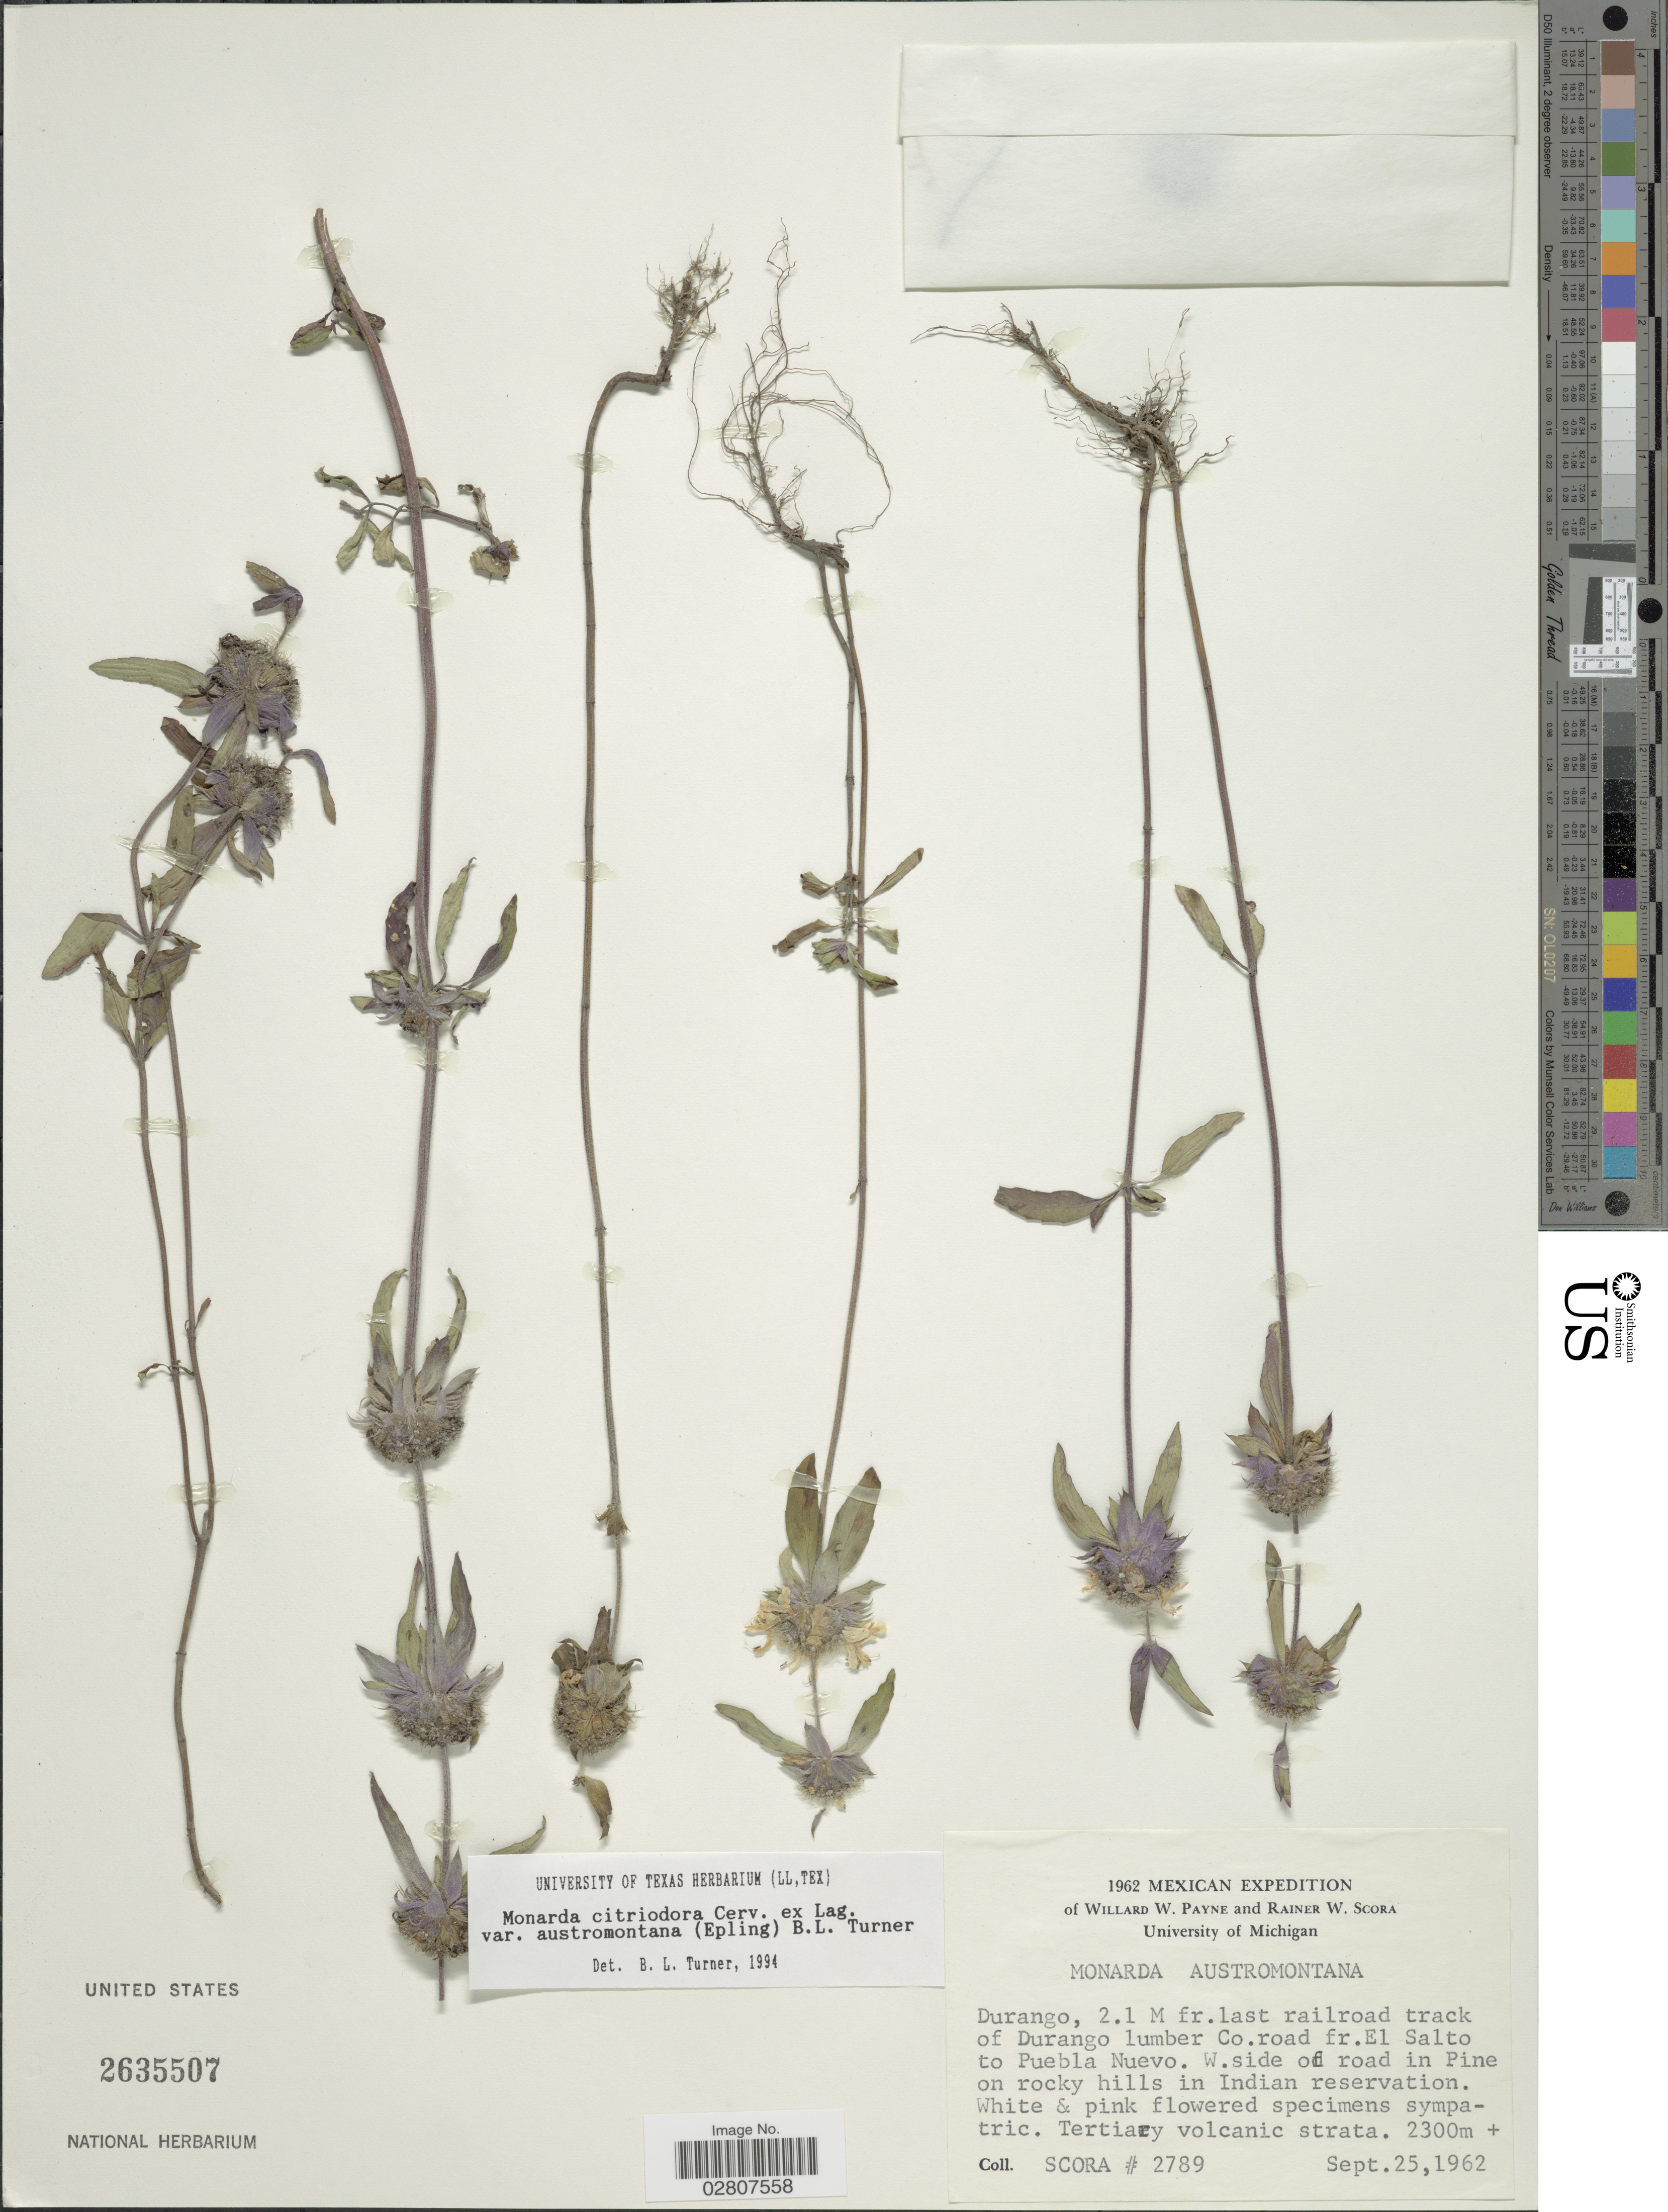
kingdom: Plantae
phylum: Tracheophyta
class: Magnoliopsida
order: Lamiales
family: Lamiaceae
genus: Monarda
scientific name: Monarda mexicana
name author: Epling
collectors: R. Scora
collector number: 2789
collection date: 1962-09-25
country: Mexico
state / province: Durango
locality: Durango, 2.1 M fr. last railroad track of Durango lumber Co. road fr. El Salto to Puebla Nuevo. W. side of road in Pine on rocky hills in Indian Reservation.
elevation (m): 2300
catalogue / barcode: US 2635507